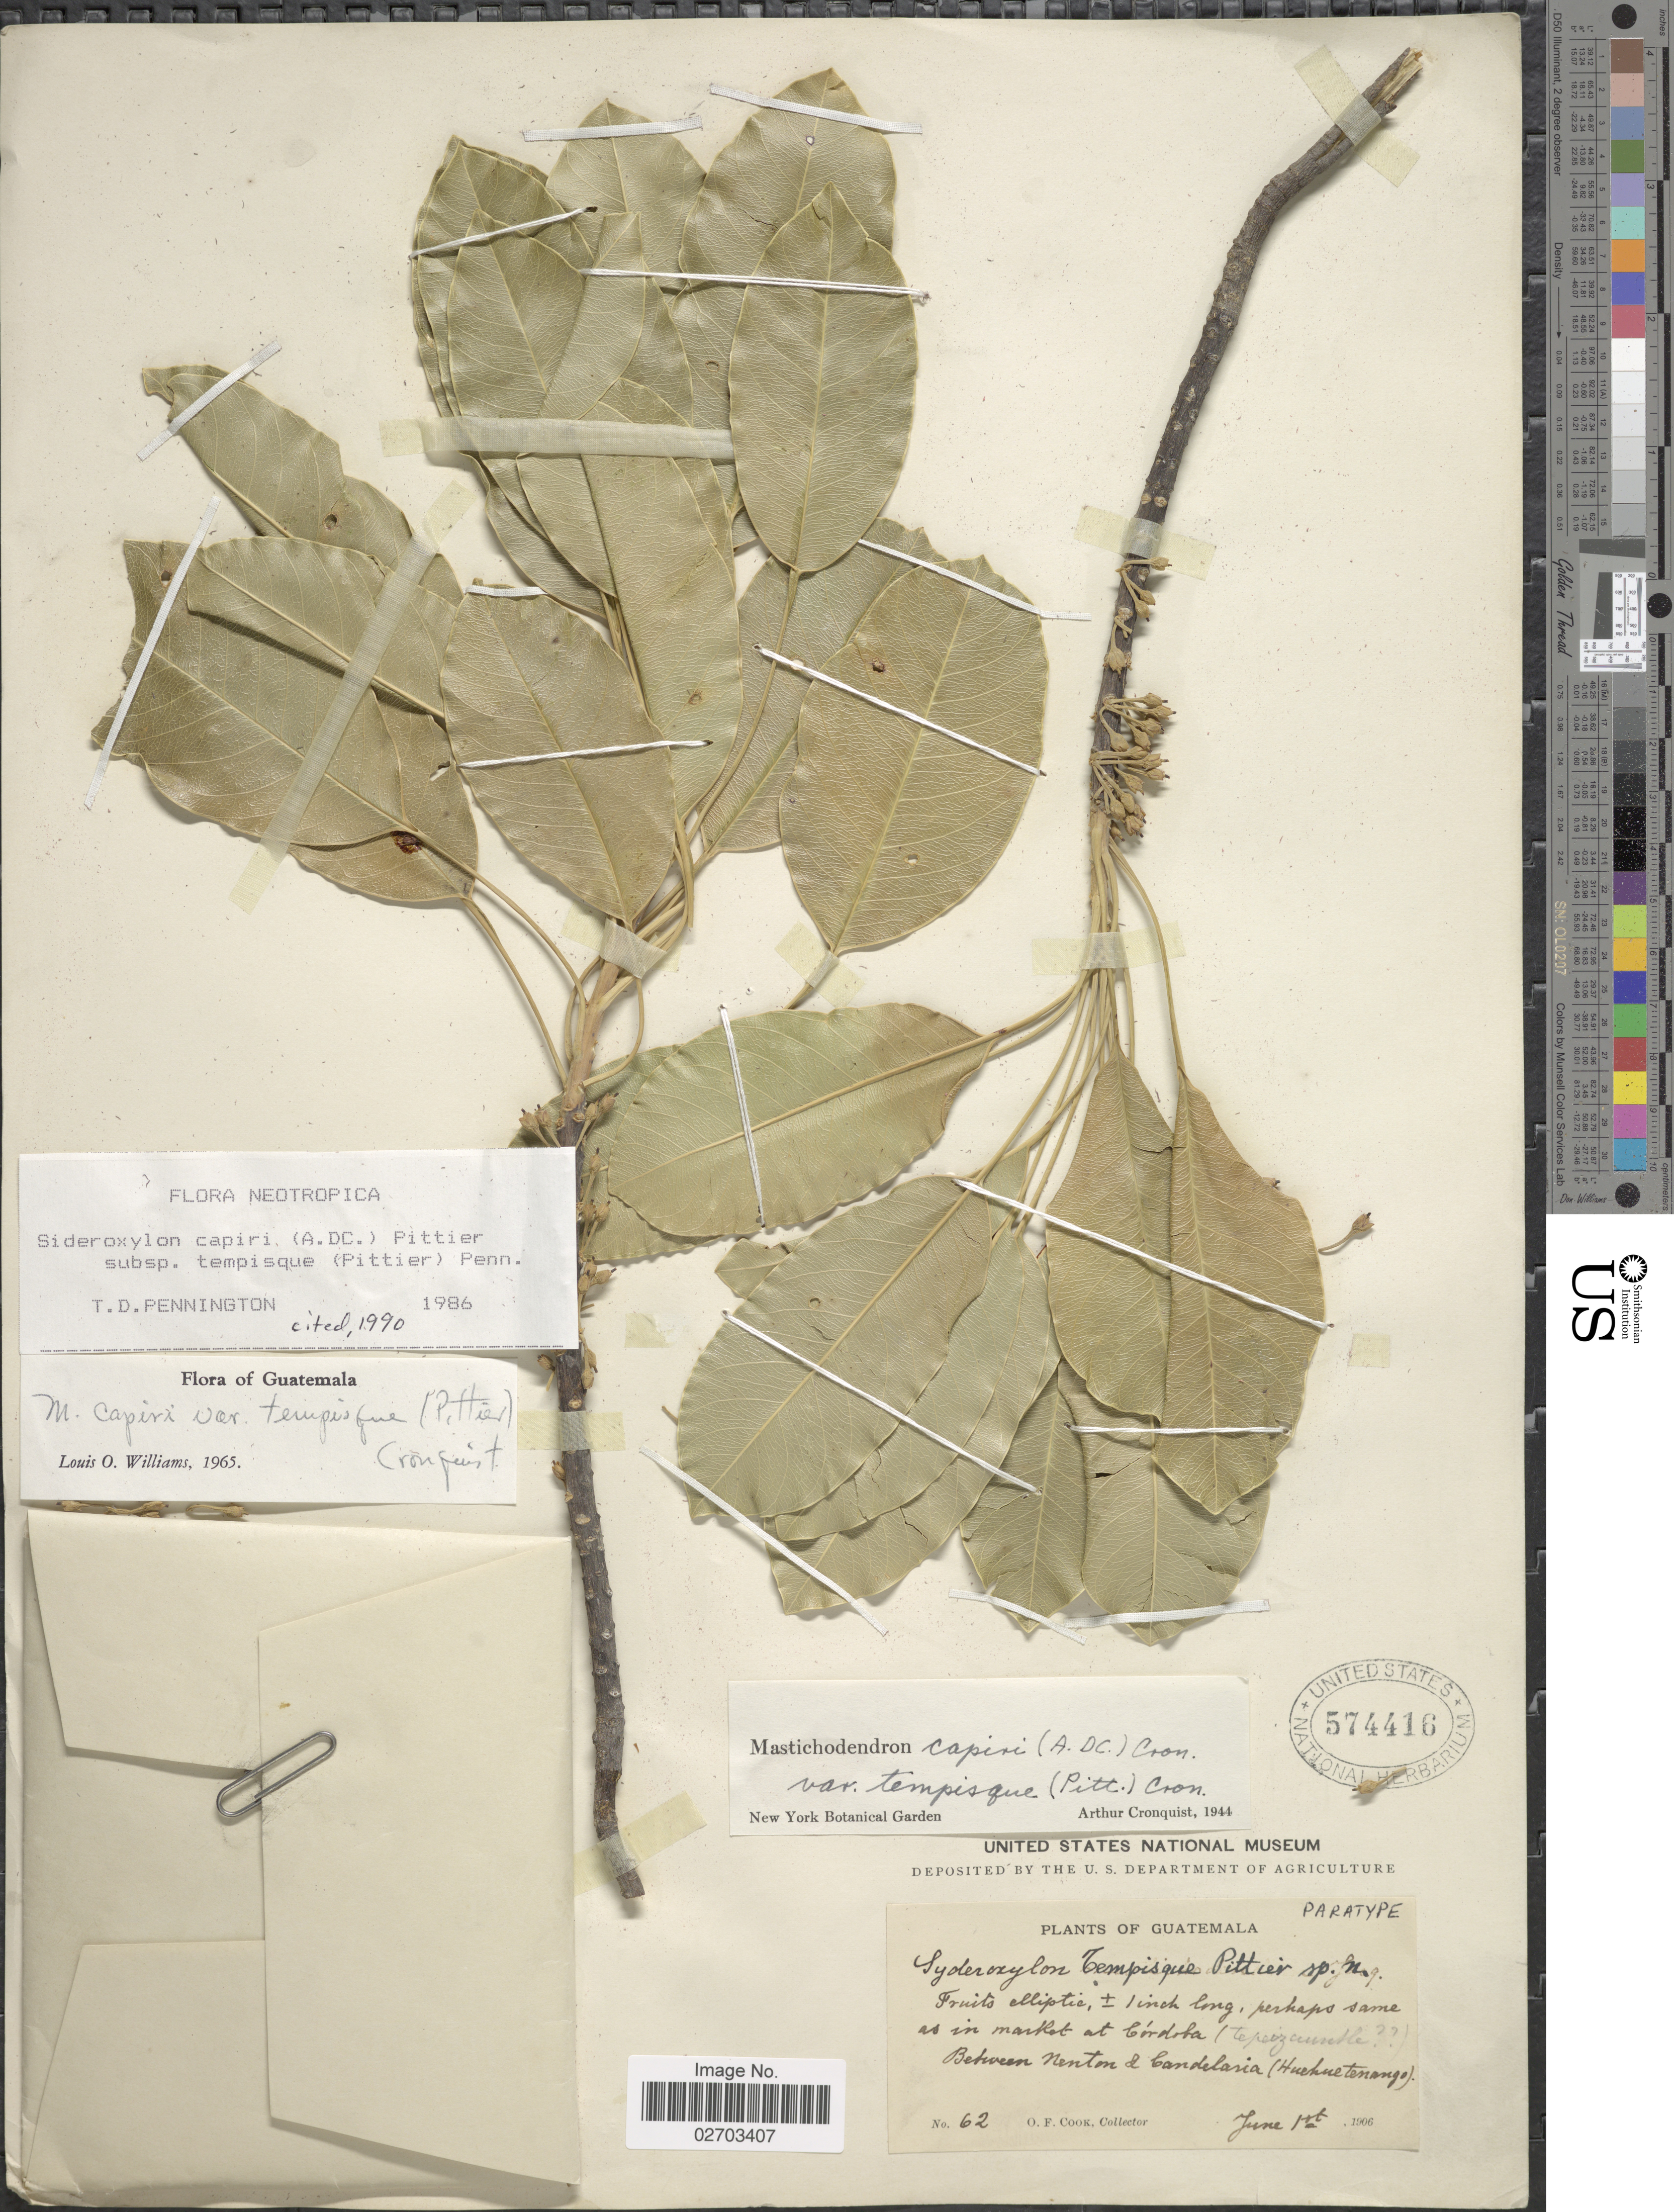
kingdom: Plantae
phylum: Tracheophyta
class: Magnoliopsida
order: Ericales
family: Sapotaceae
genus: Sideroxylon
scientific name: Sideroxylon capiri subsp. tempisque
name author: (Pittier) T.D. Penn.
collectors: O. F. Cook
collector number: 62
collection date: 1906-06-01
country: Guatemala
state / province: Huehuetenango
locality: Between Nenton & Candelaria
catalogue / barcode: US 574416